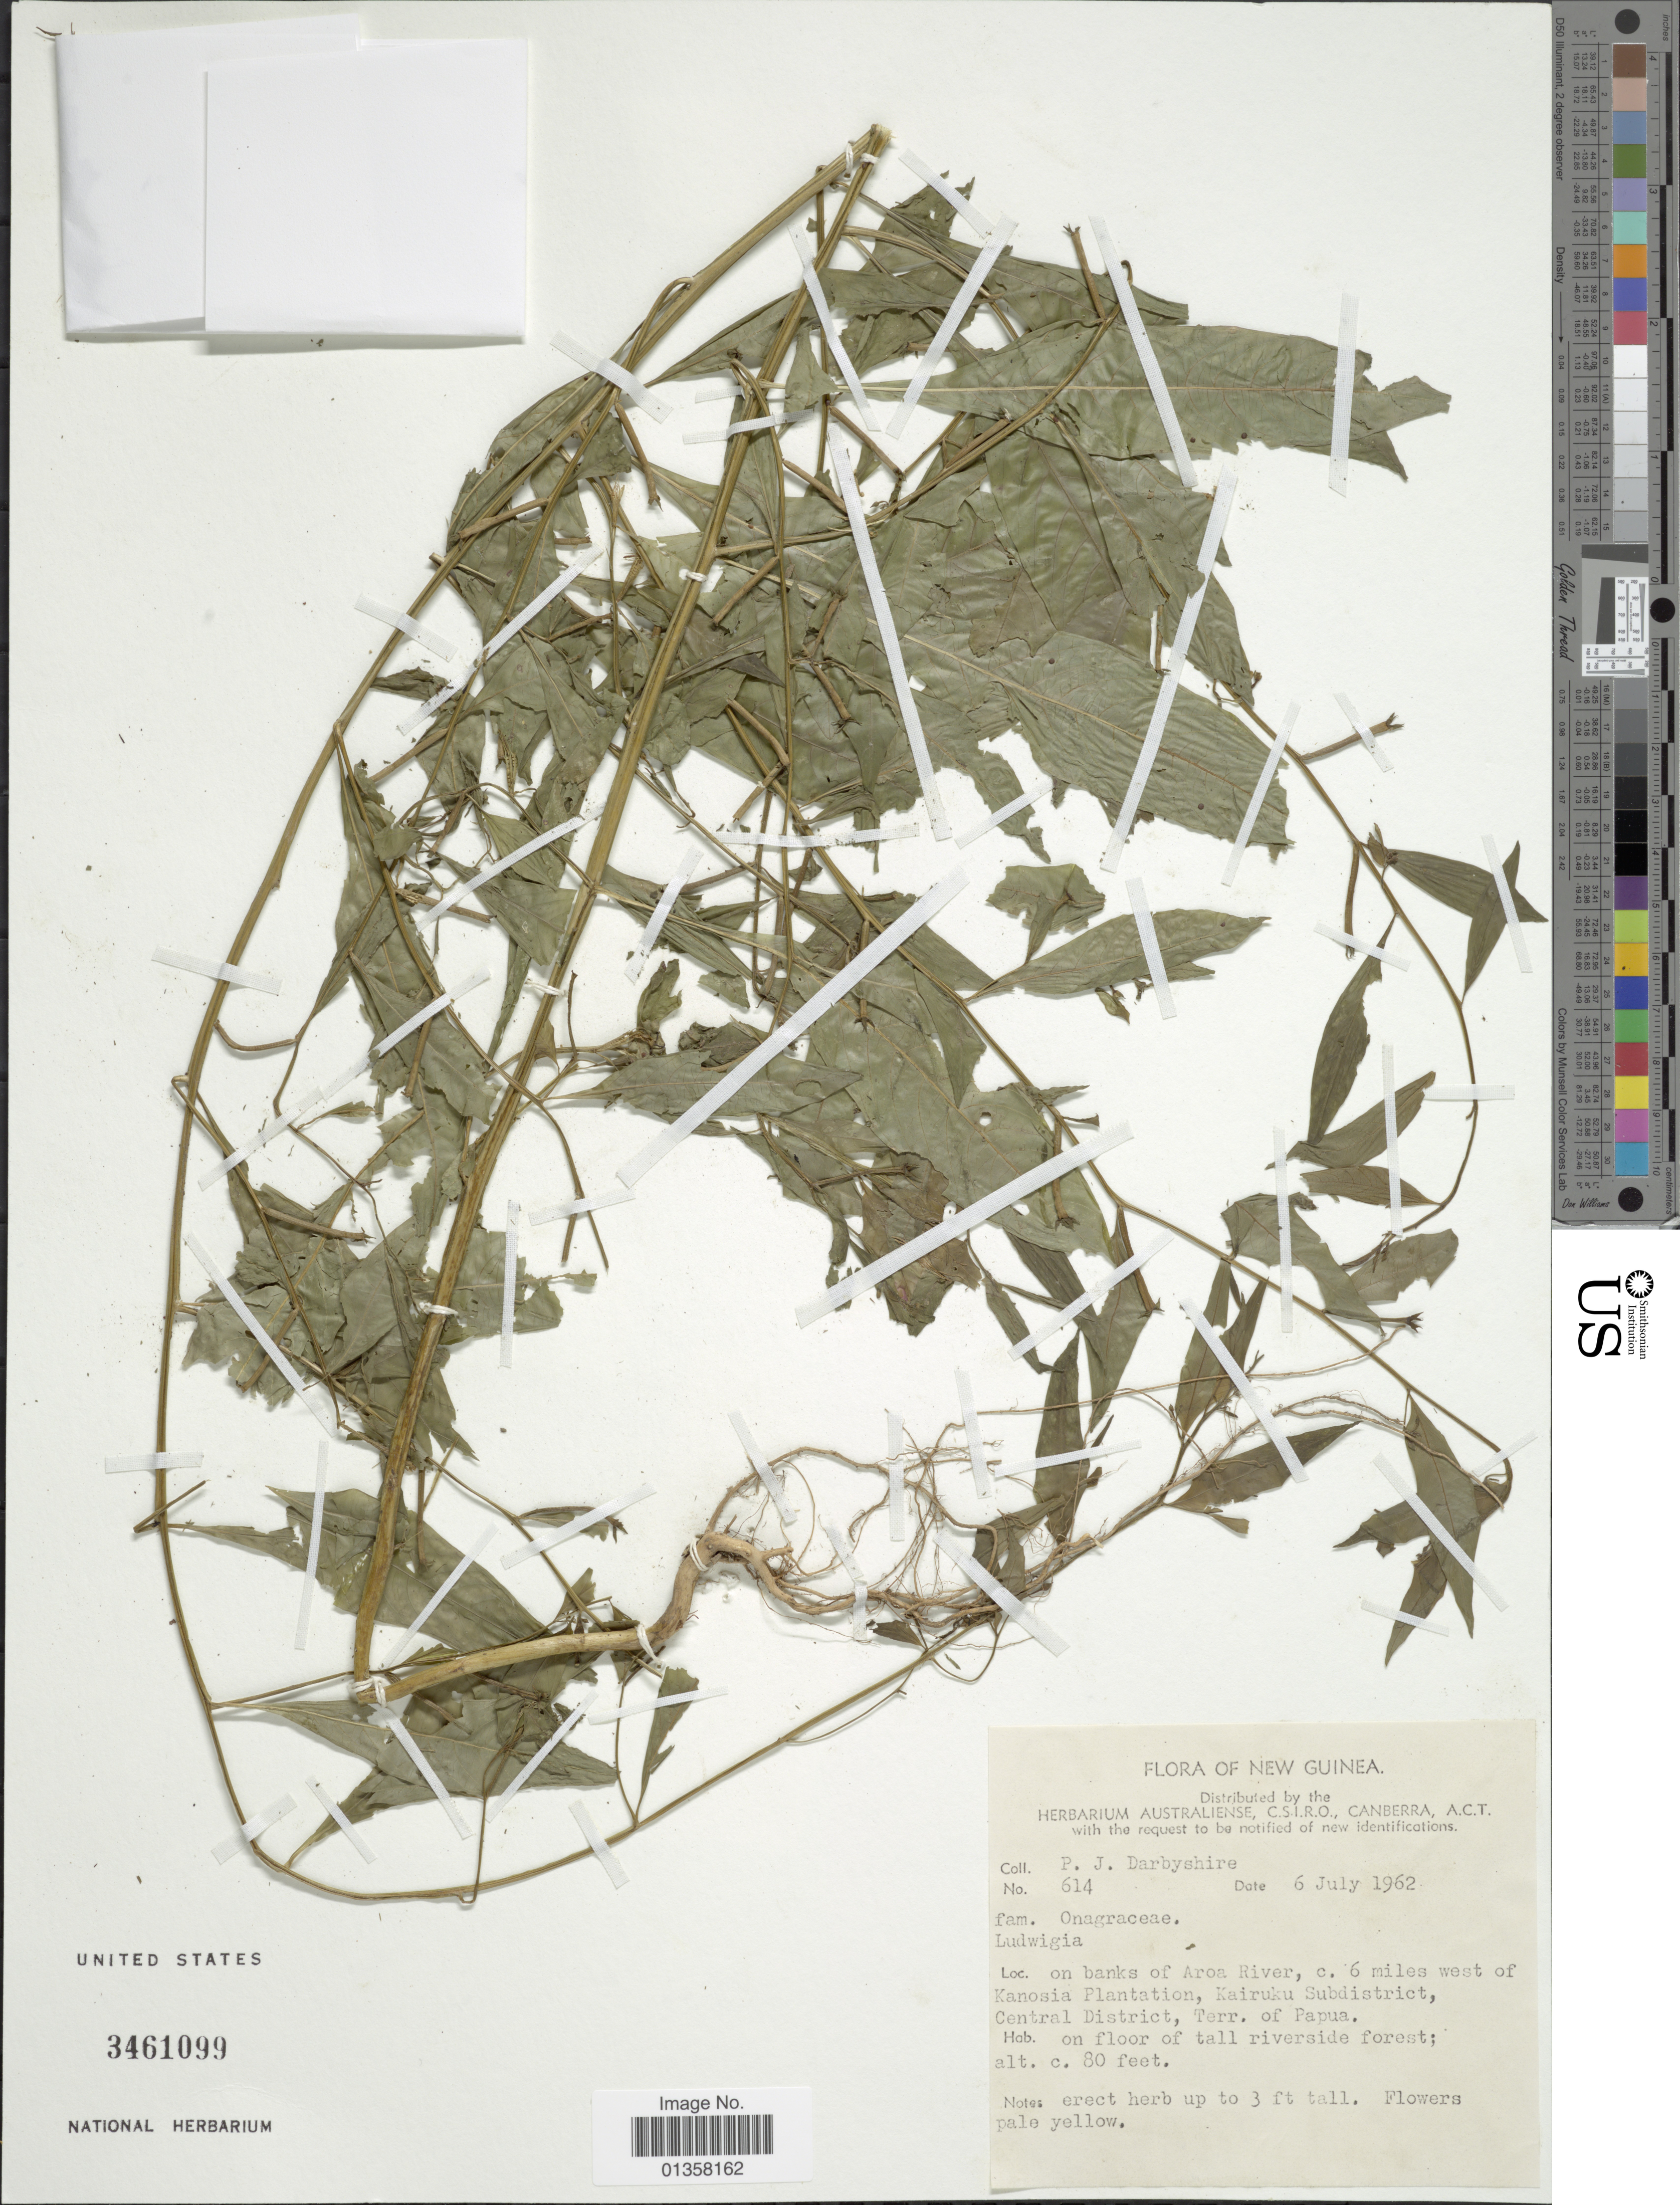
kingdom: Plantae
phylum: Tracheophyta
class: Magnoliopsida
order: Myrtales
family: Onagraceae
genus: Ludwigia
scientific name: Ludwigia sp.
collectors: P. Darbyshire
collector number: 614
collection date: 1962-07-06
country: Papua New Guinea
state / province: Central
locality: On banks of Aroa River, c. 6 miles west of Kanosia Plantation, Kairuku Subdistrict, Central District, Terr. of Papua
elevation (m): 24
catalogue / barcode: US 3461099